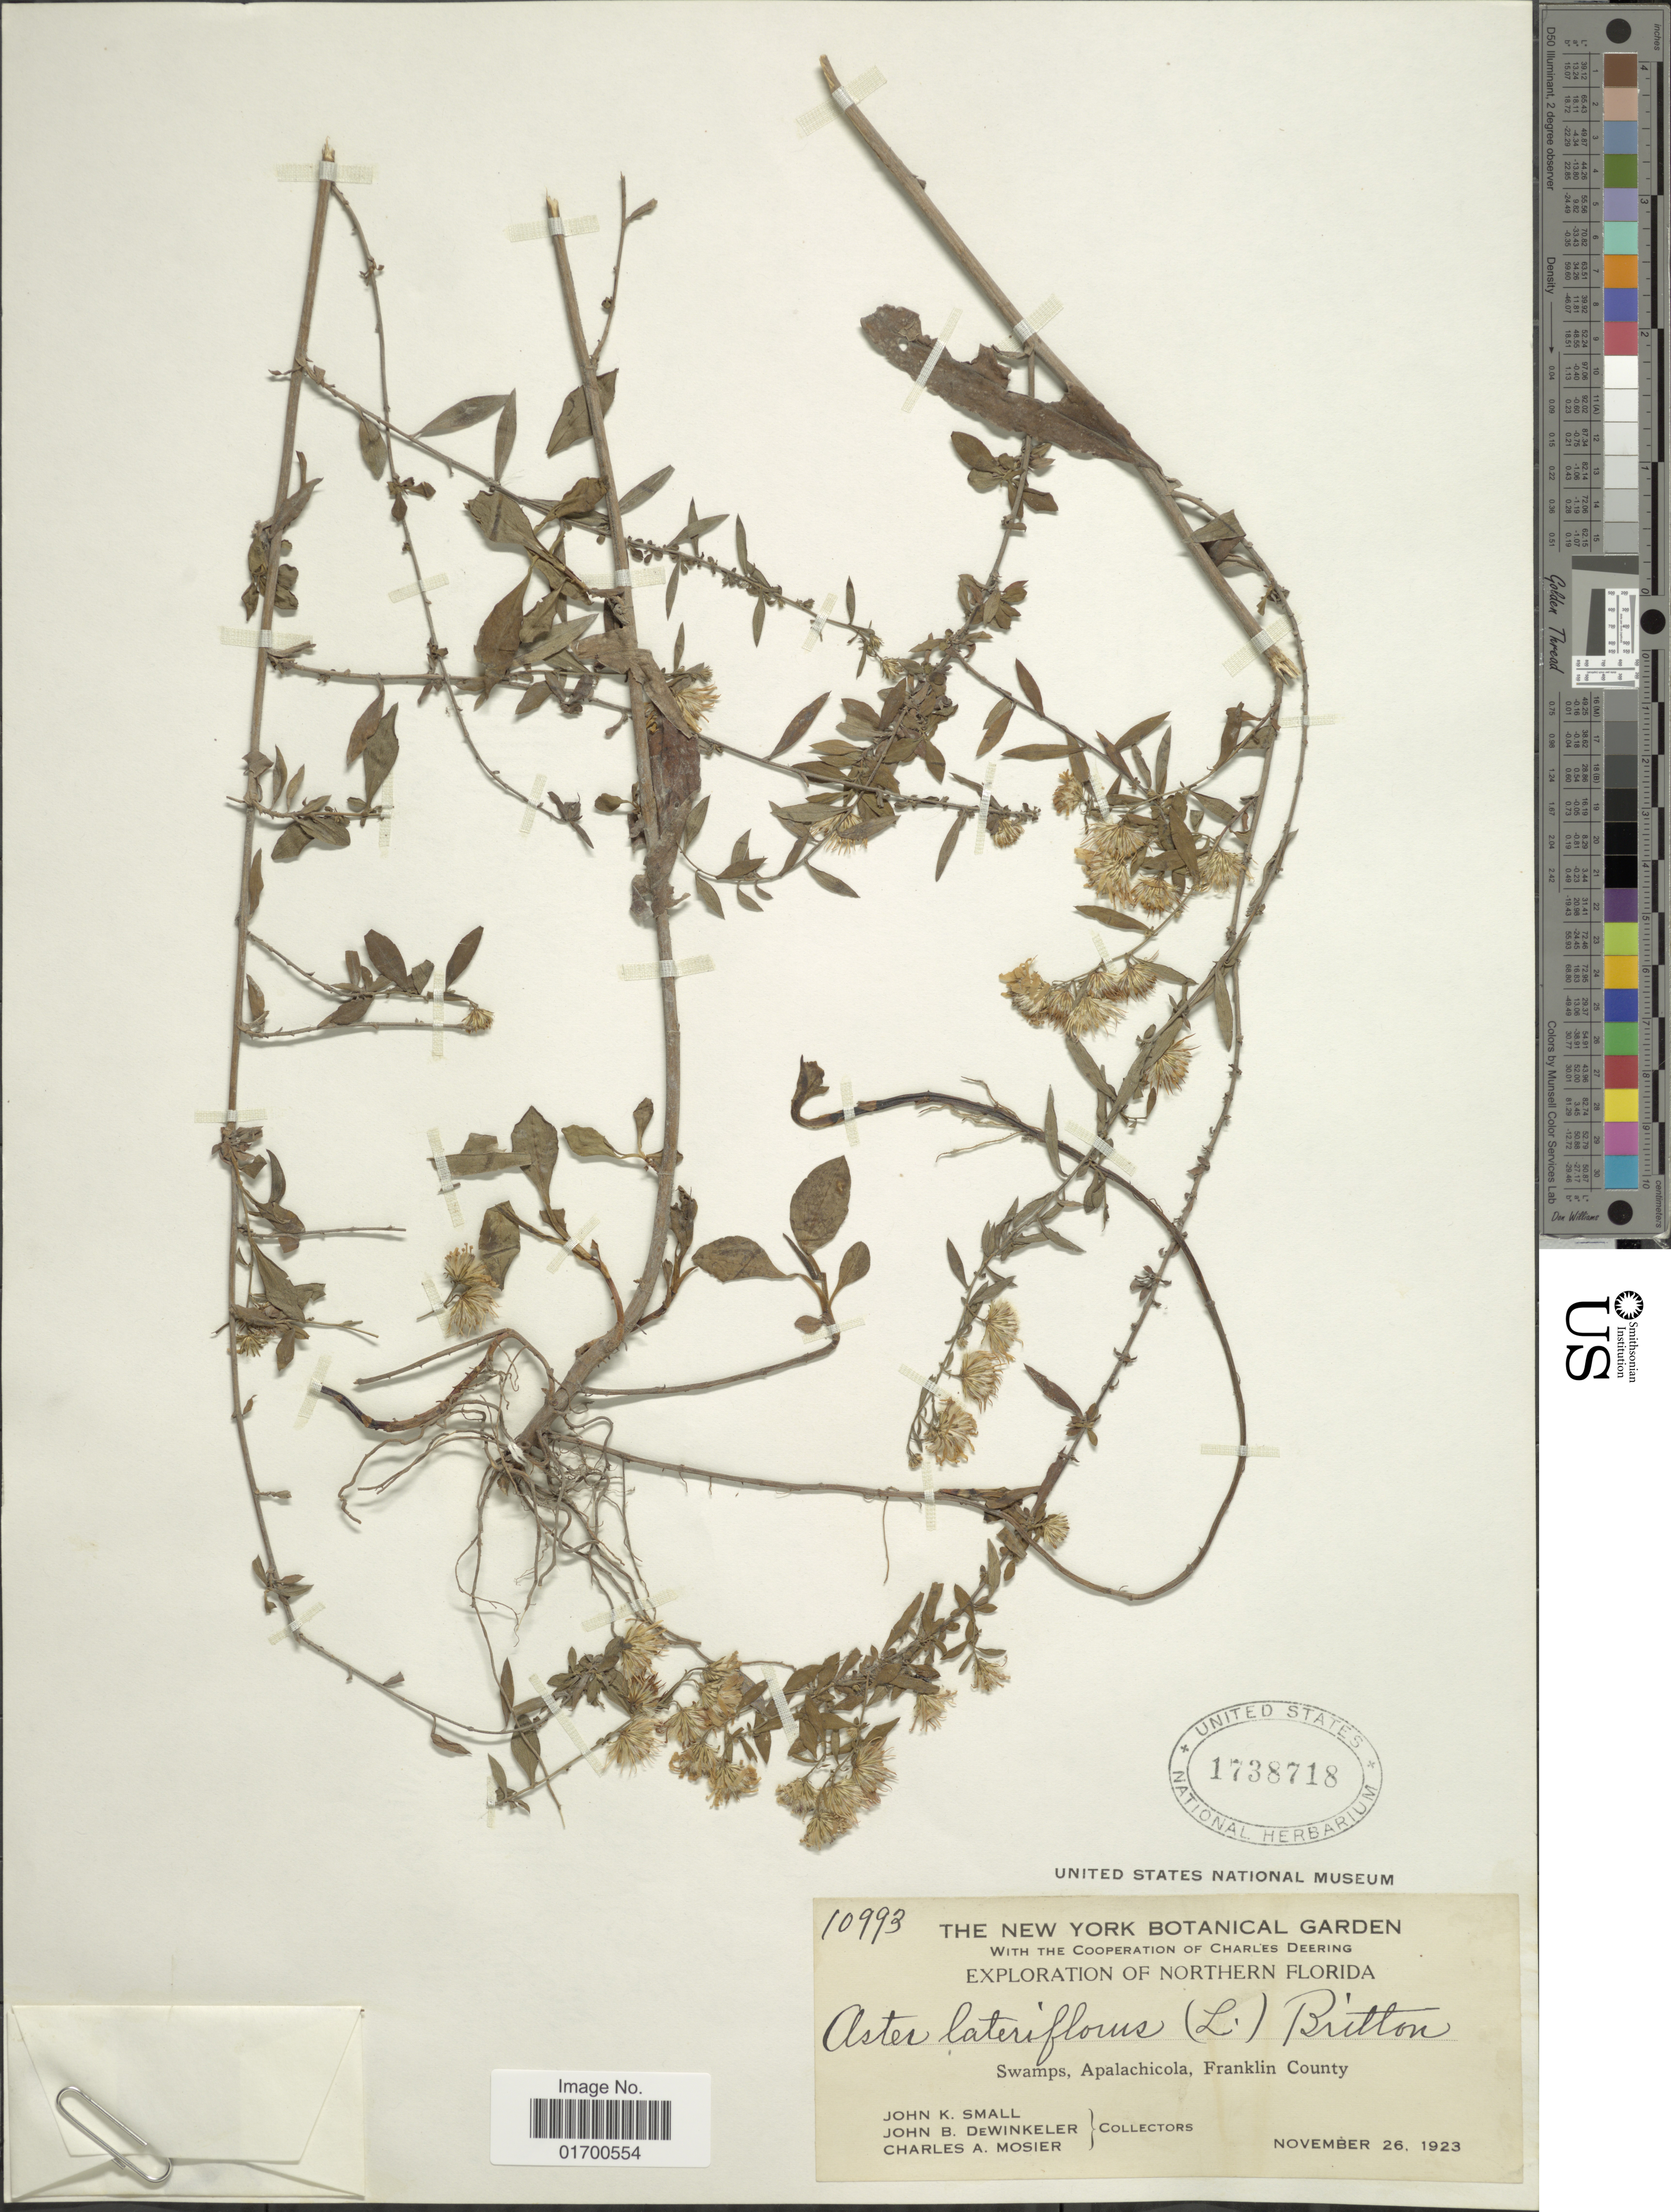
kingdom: Plantae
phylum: Tracheophyta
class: Magnoliopsida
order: Asterales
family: Asteraceae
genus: Symphyotrichum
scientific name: Symphyotrichum lateriflorum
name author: (L.) Á. Löve & D. Löve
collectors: J. K. Small, J. B. Dewinkeler & C. A. Mosier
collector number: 10993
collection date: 1923-11-26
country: United States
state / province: Florida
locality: Northern Florida, Swamp, Apalachicola, Franklin County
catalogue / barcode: US 1738718